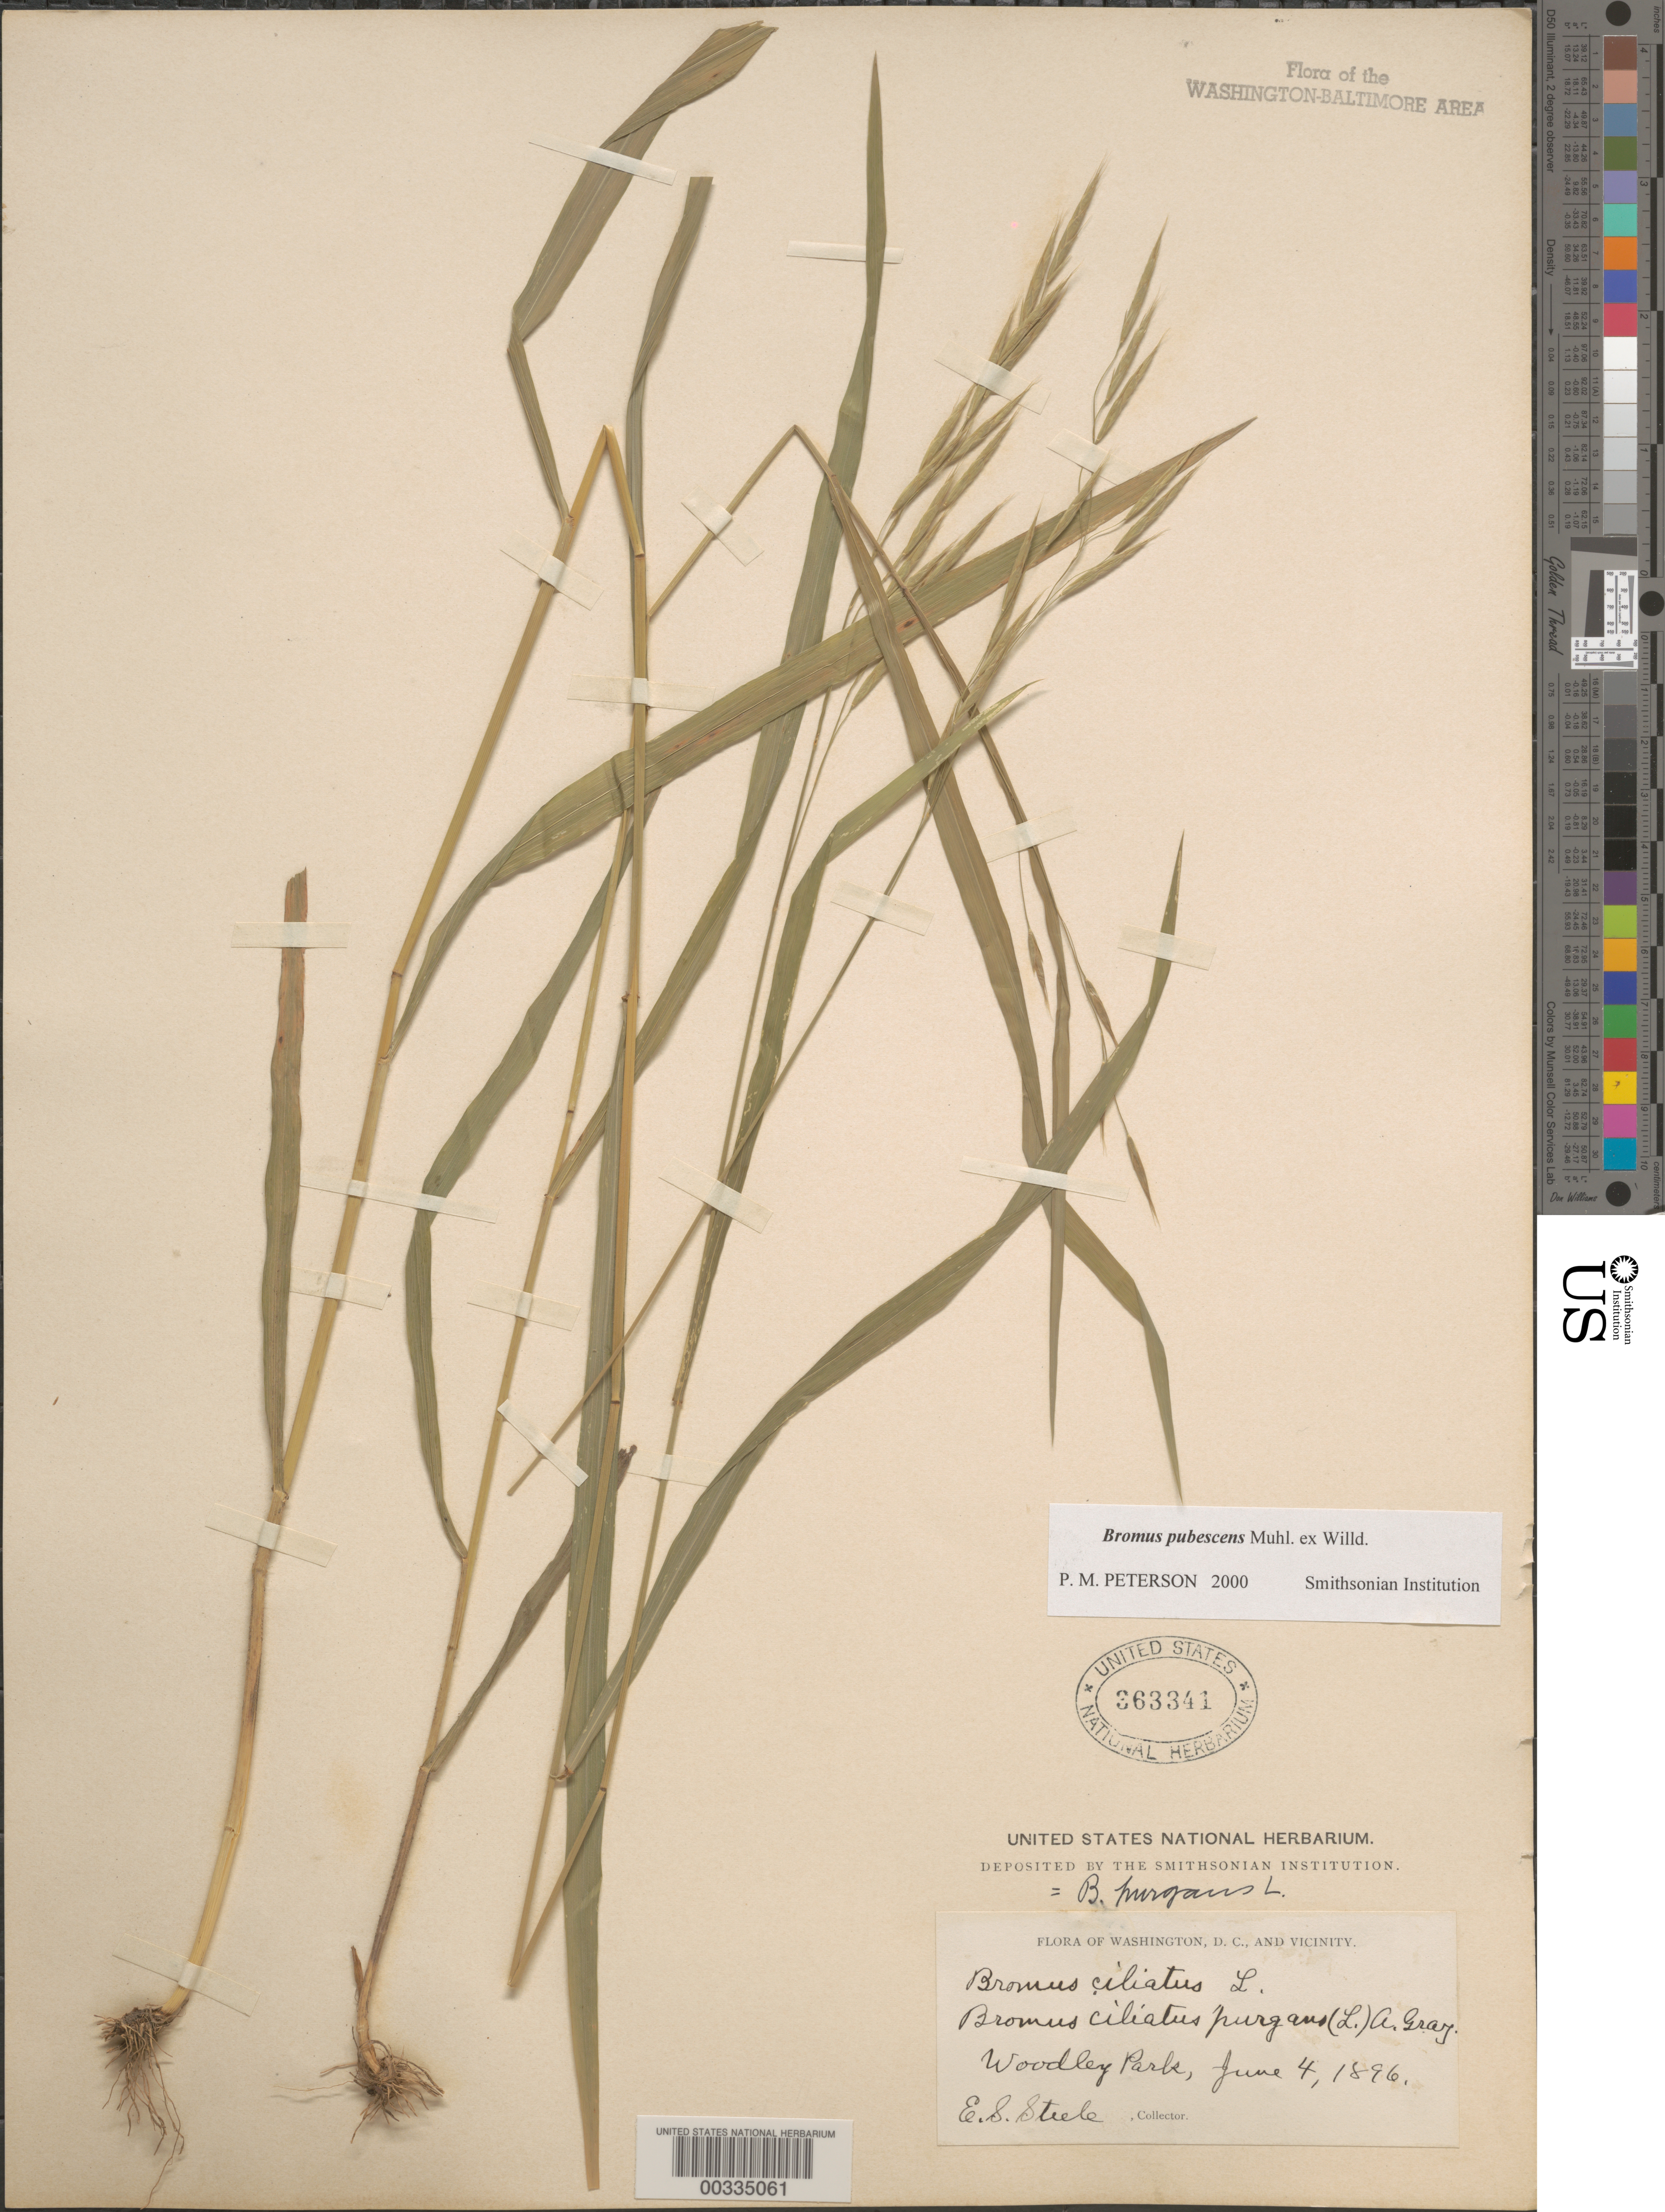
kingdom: Plantae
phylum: Tracheophyta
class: Liliopsida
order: Poales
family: Poaceae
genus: Bromus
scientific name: Bromus pubescens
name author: Muhl. ex Willd.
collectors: E. Steele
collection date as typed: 04 Jun 1896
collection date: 1896-06-04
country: United States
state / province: District of Columbia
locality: Woodley Park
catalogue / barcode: US 363341